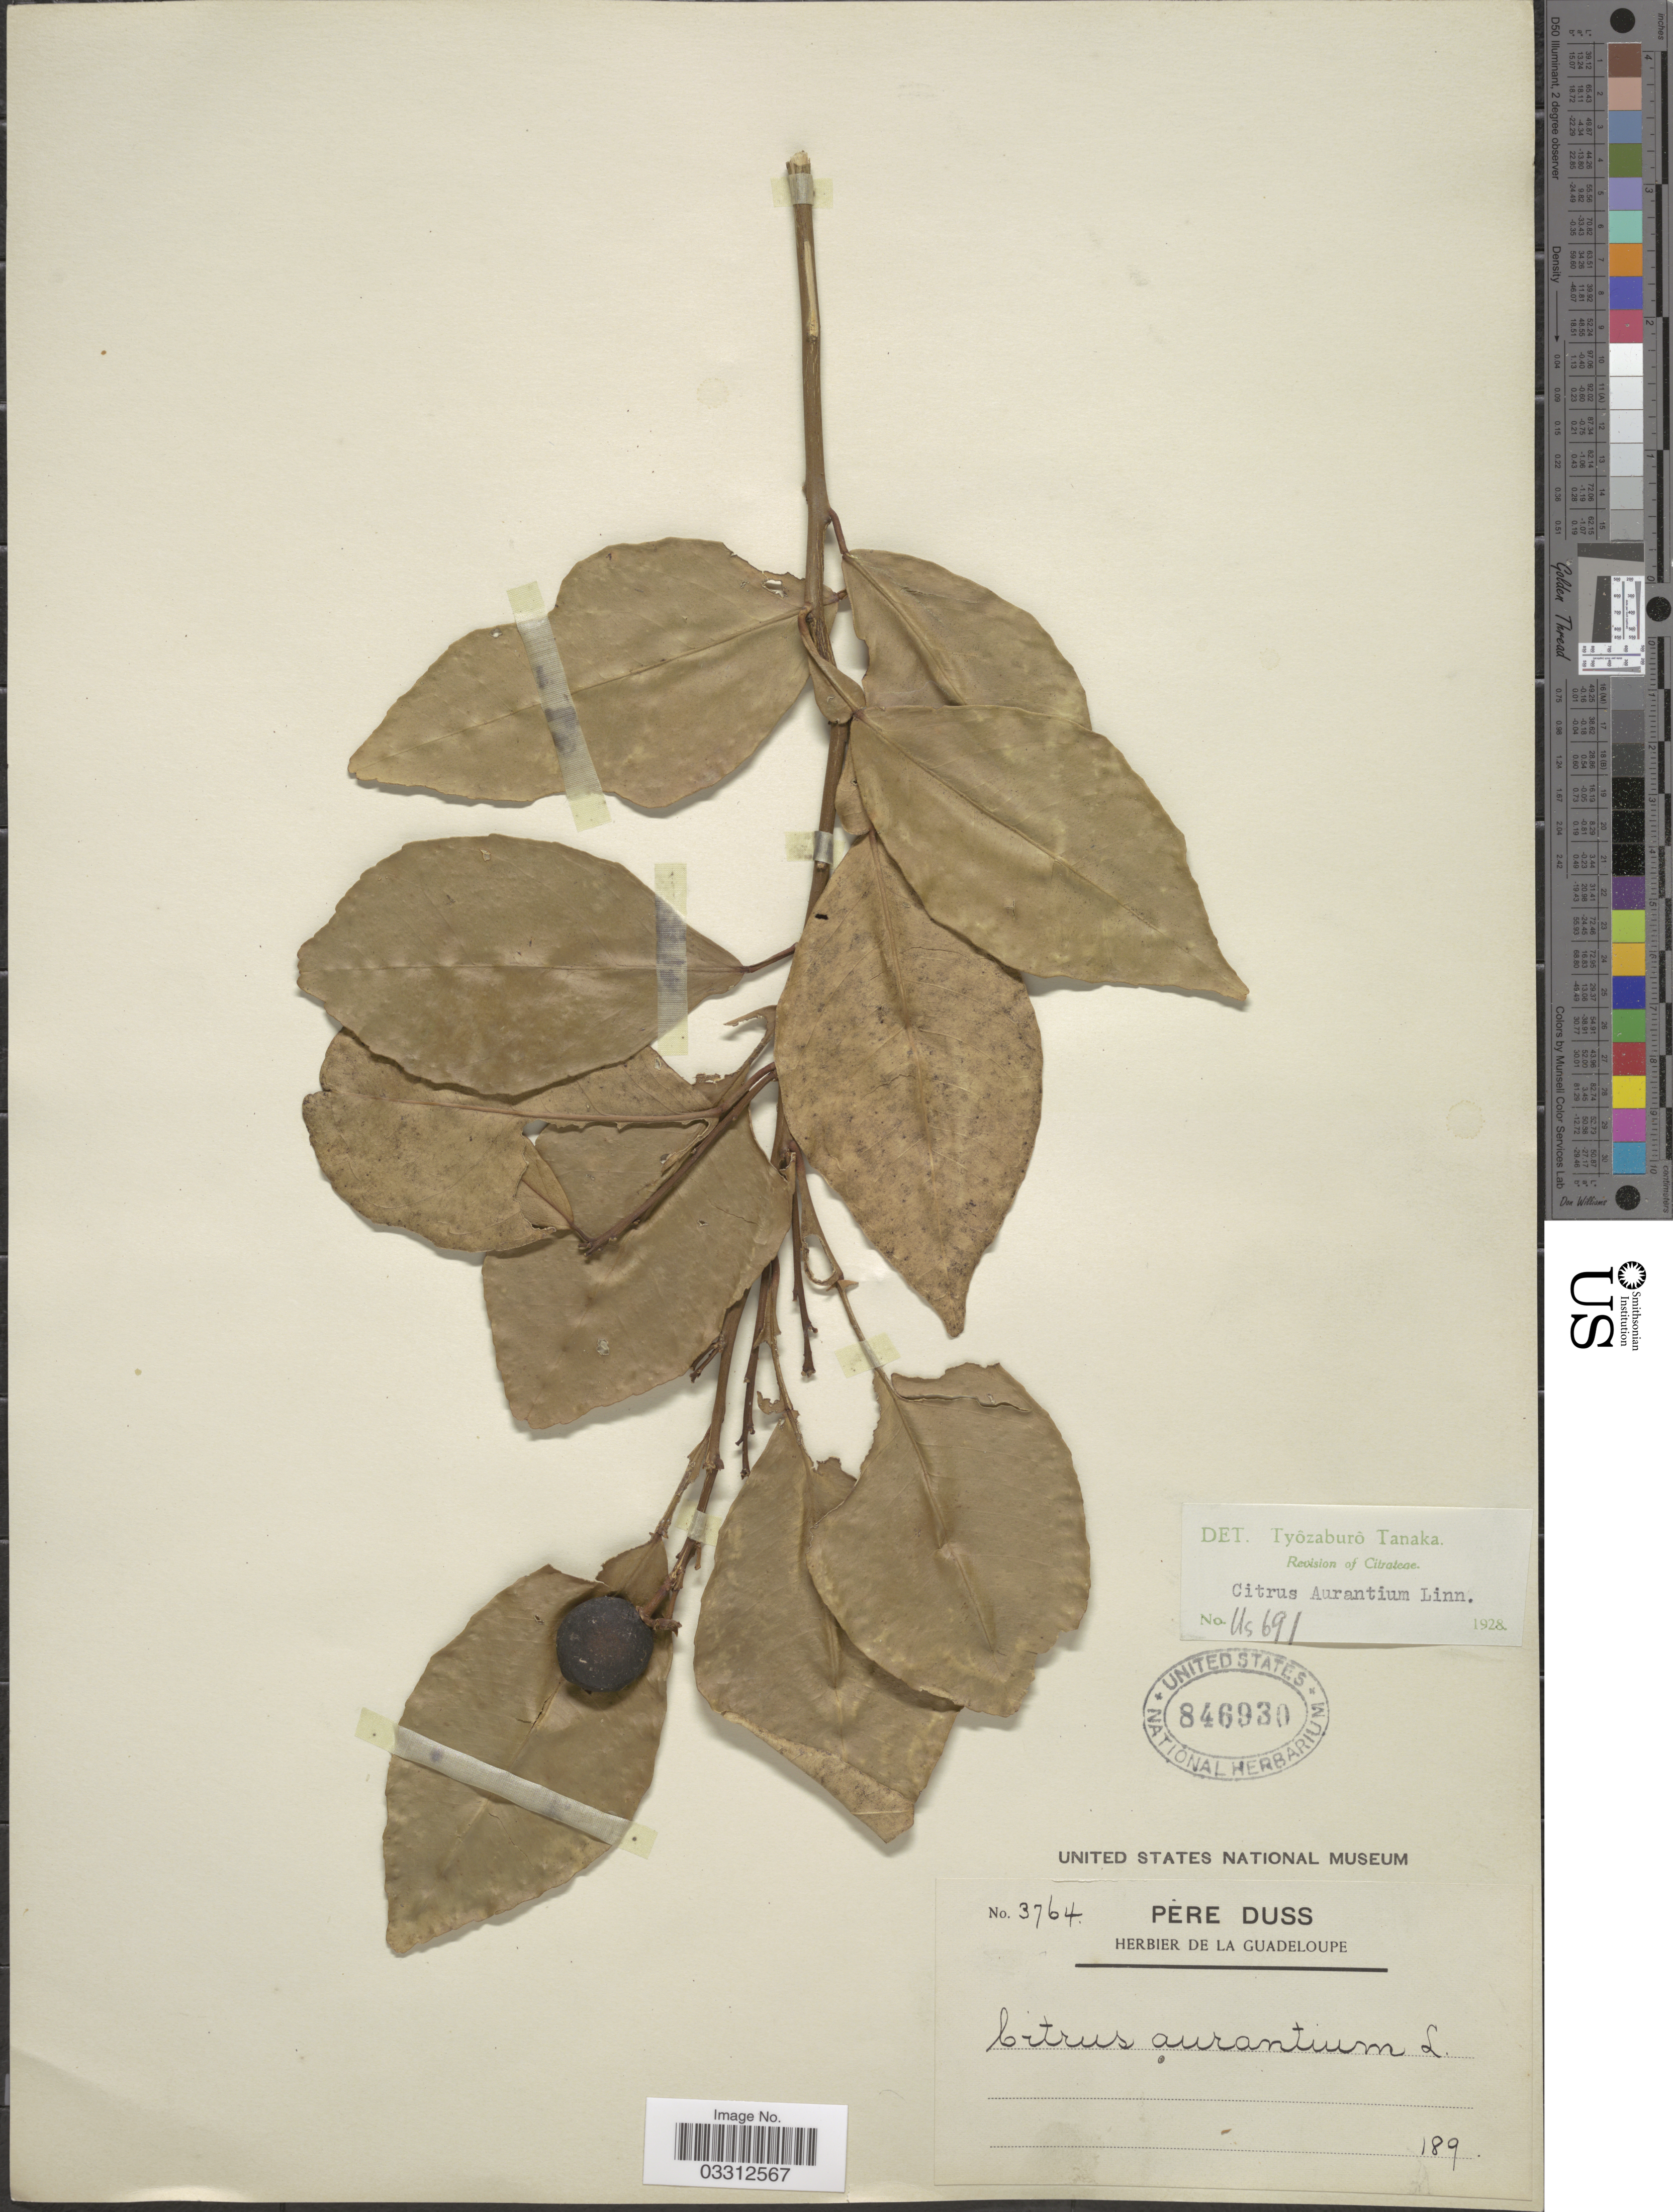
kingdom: Plantae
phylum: Tracheophyta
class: Magnoliopsida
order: Sapindales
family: Rutaceae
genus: Citrus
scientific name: Citrus x aurantium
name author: L.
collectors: Père Duss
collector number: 3764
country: Guadeloupe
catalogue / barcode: US 846930